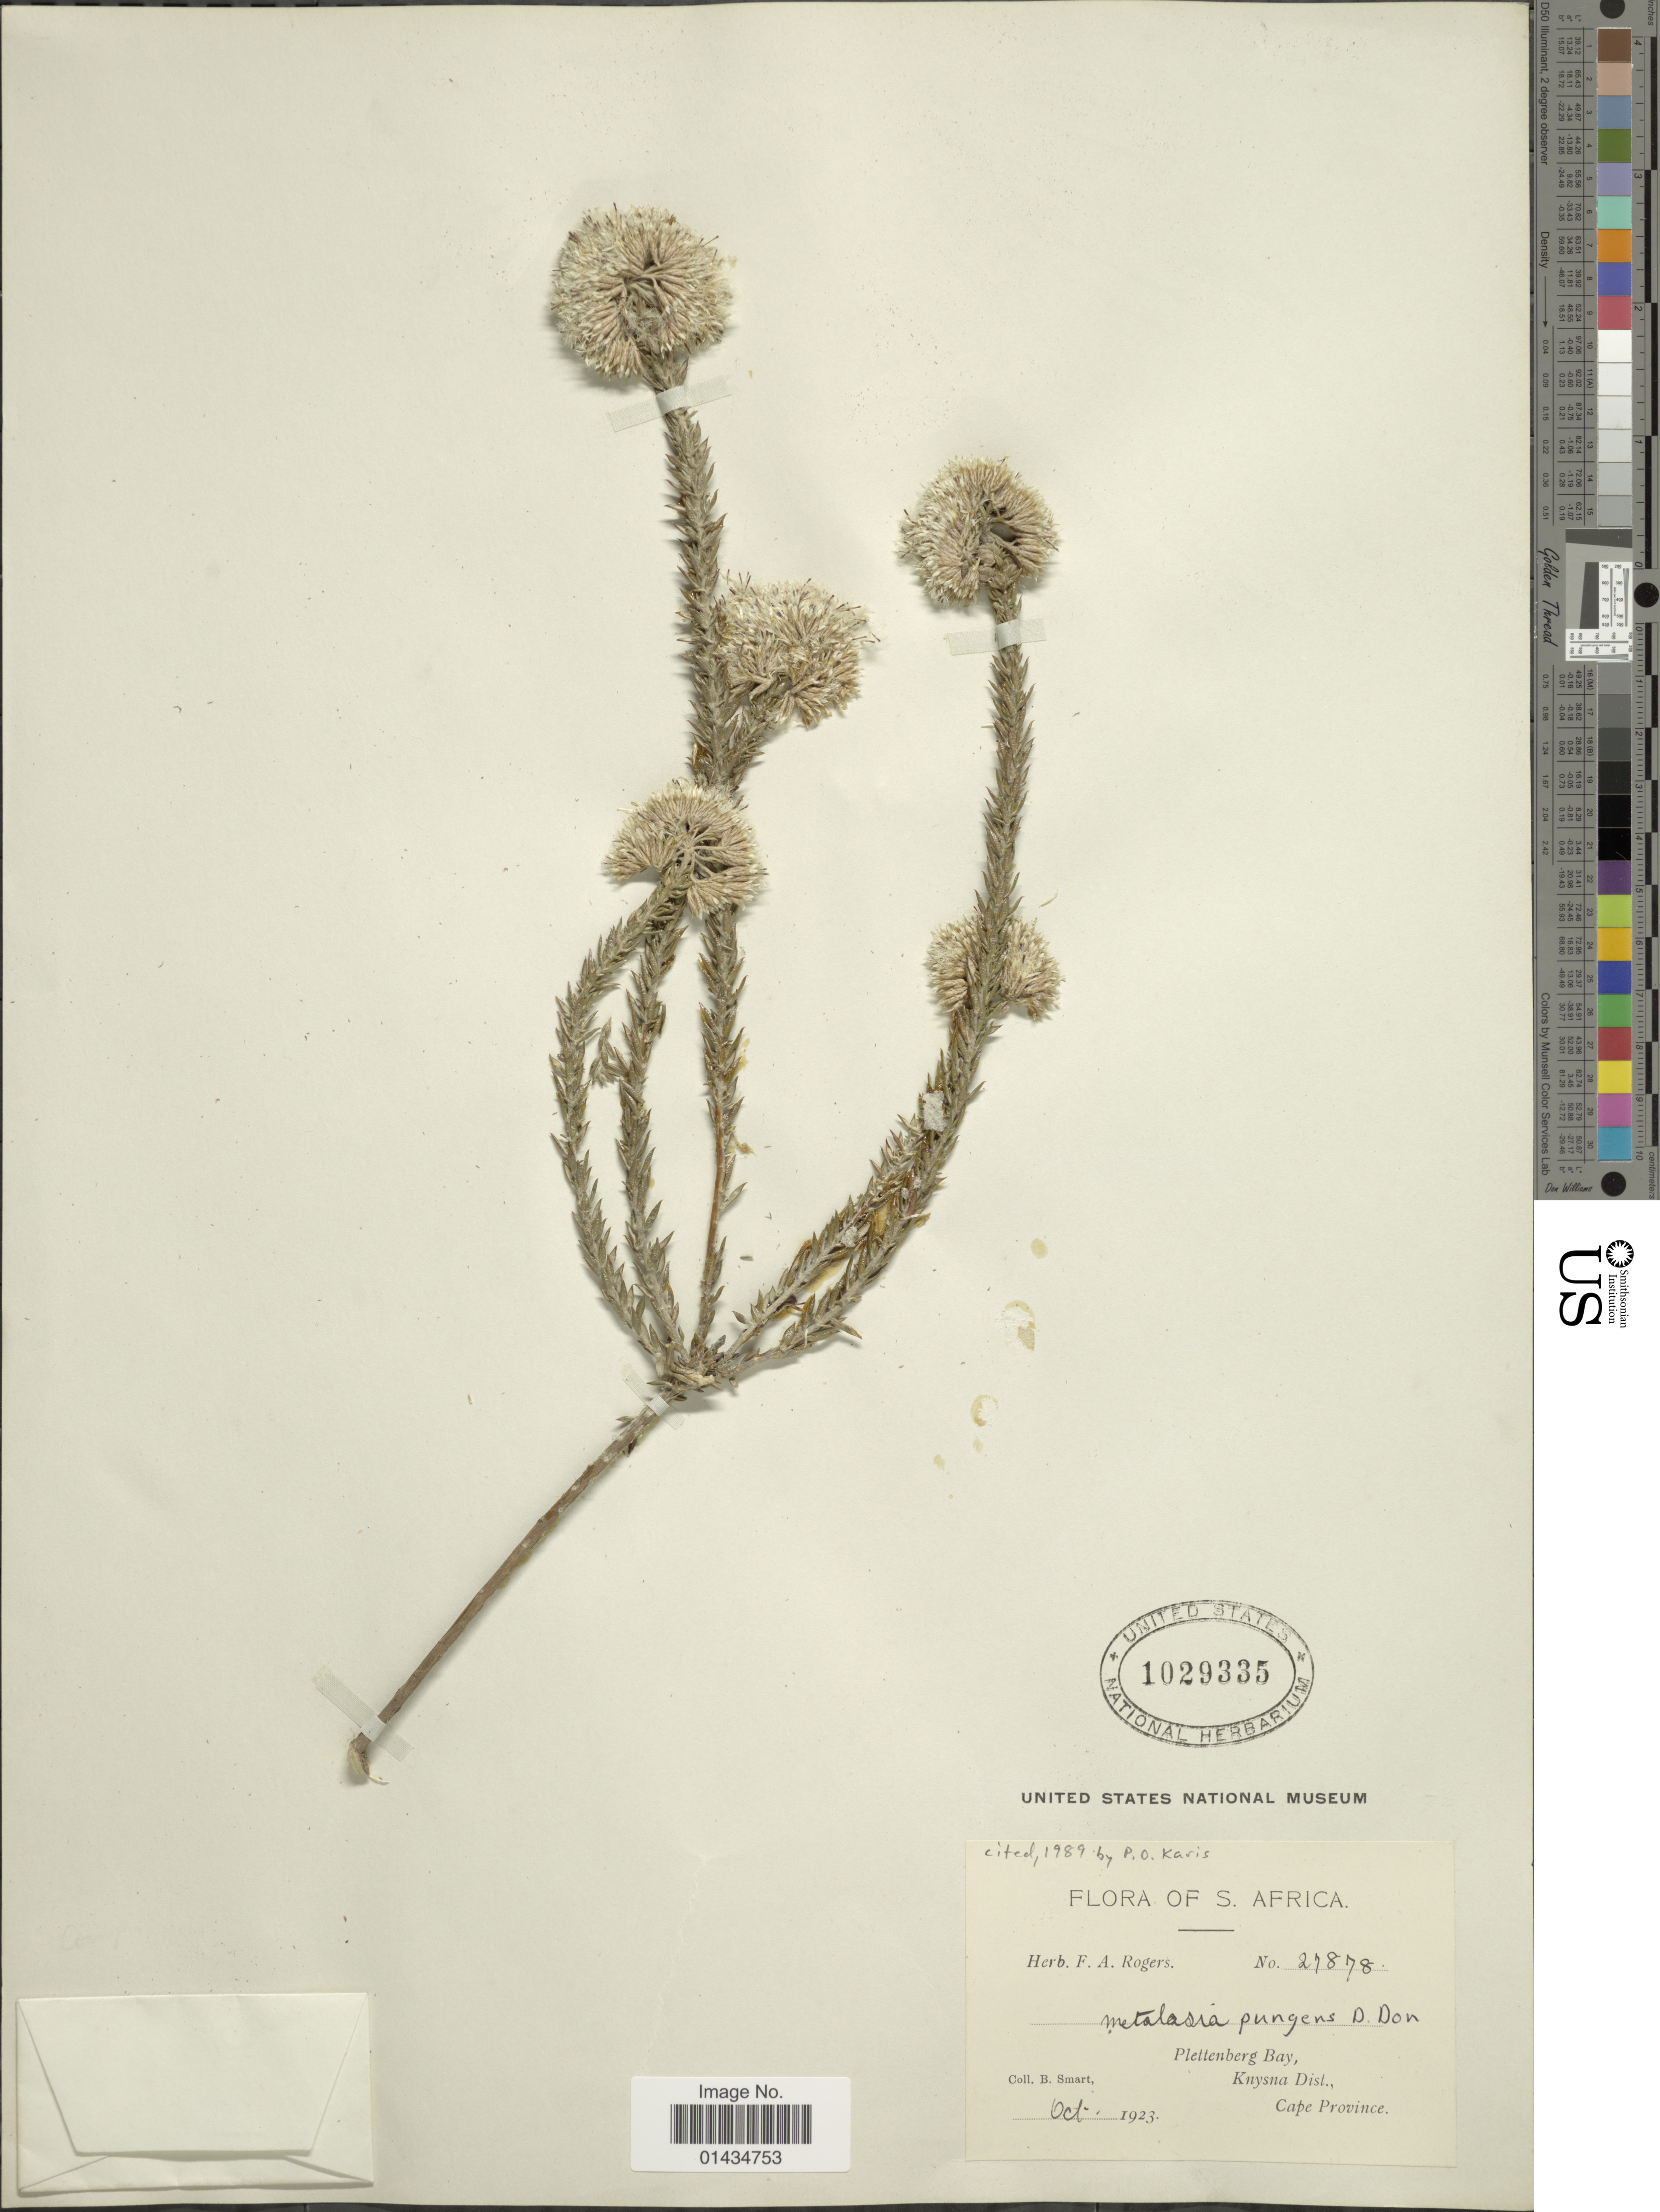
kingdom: Plantae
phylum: Tracheophyta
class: Magnoliopsida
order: Asterales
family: Asteraceae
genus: Metalasia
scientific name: Metalasia pungens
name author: D. Don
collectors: B. Smart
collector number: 27878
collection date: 1923-10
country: South Africa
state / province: Western Cape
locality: Plettenberg Bay, Knysna Dist.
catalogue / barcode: US 1029335